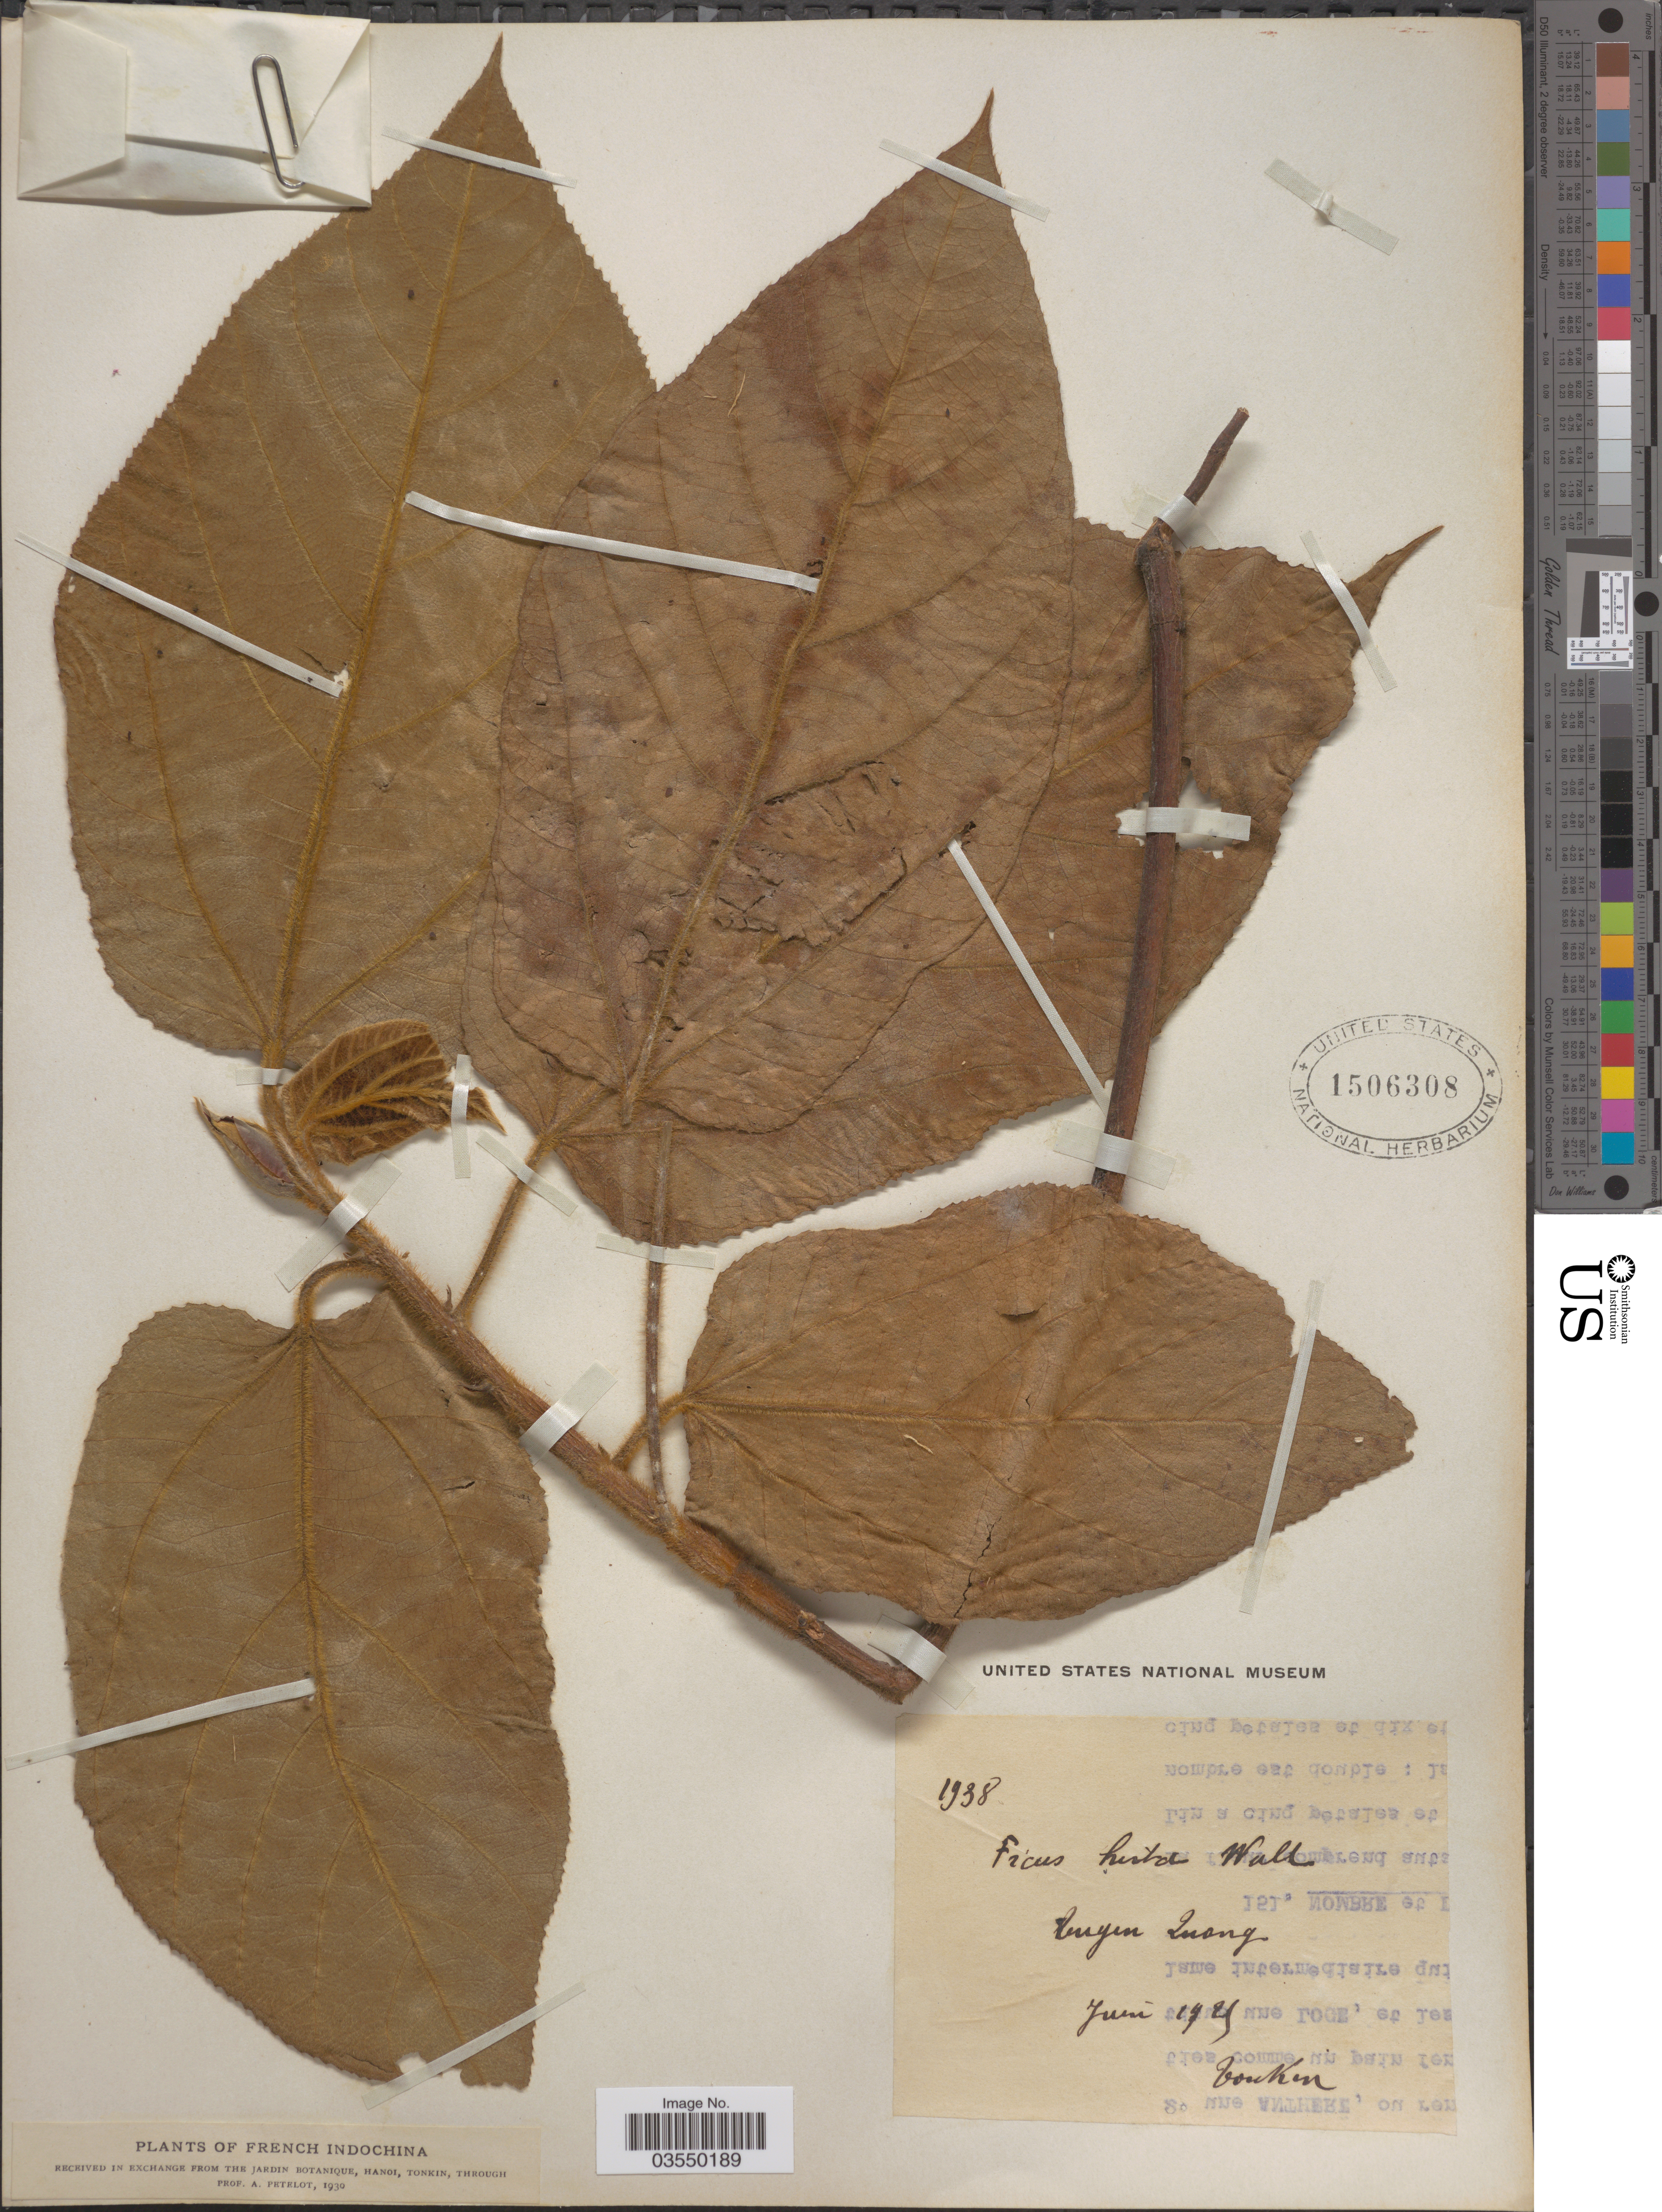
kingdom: Plantae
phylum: Tracheophyta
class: Magnoliopsida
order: Rosales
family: Moraceae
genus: Ficus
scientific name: Ficus hirta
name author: Vahl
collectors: P. A. Pételot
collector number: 1938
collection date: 1925-06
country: Vietnam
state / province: Tuyen Quang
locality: French Indochina.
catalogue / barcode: US 1506308